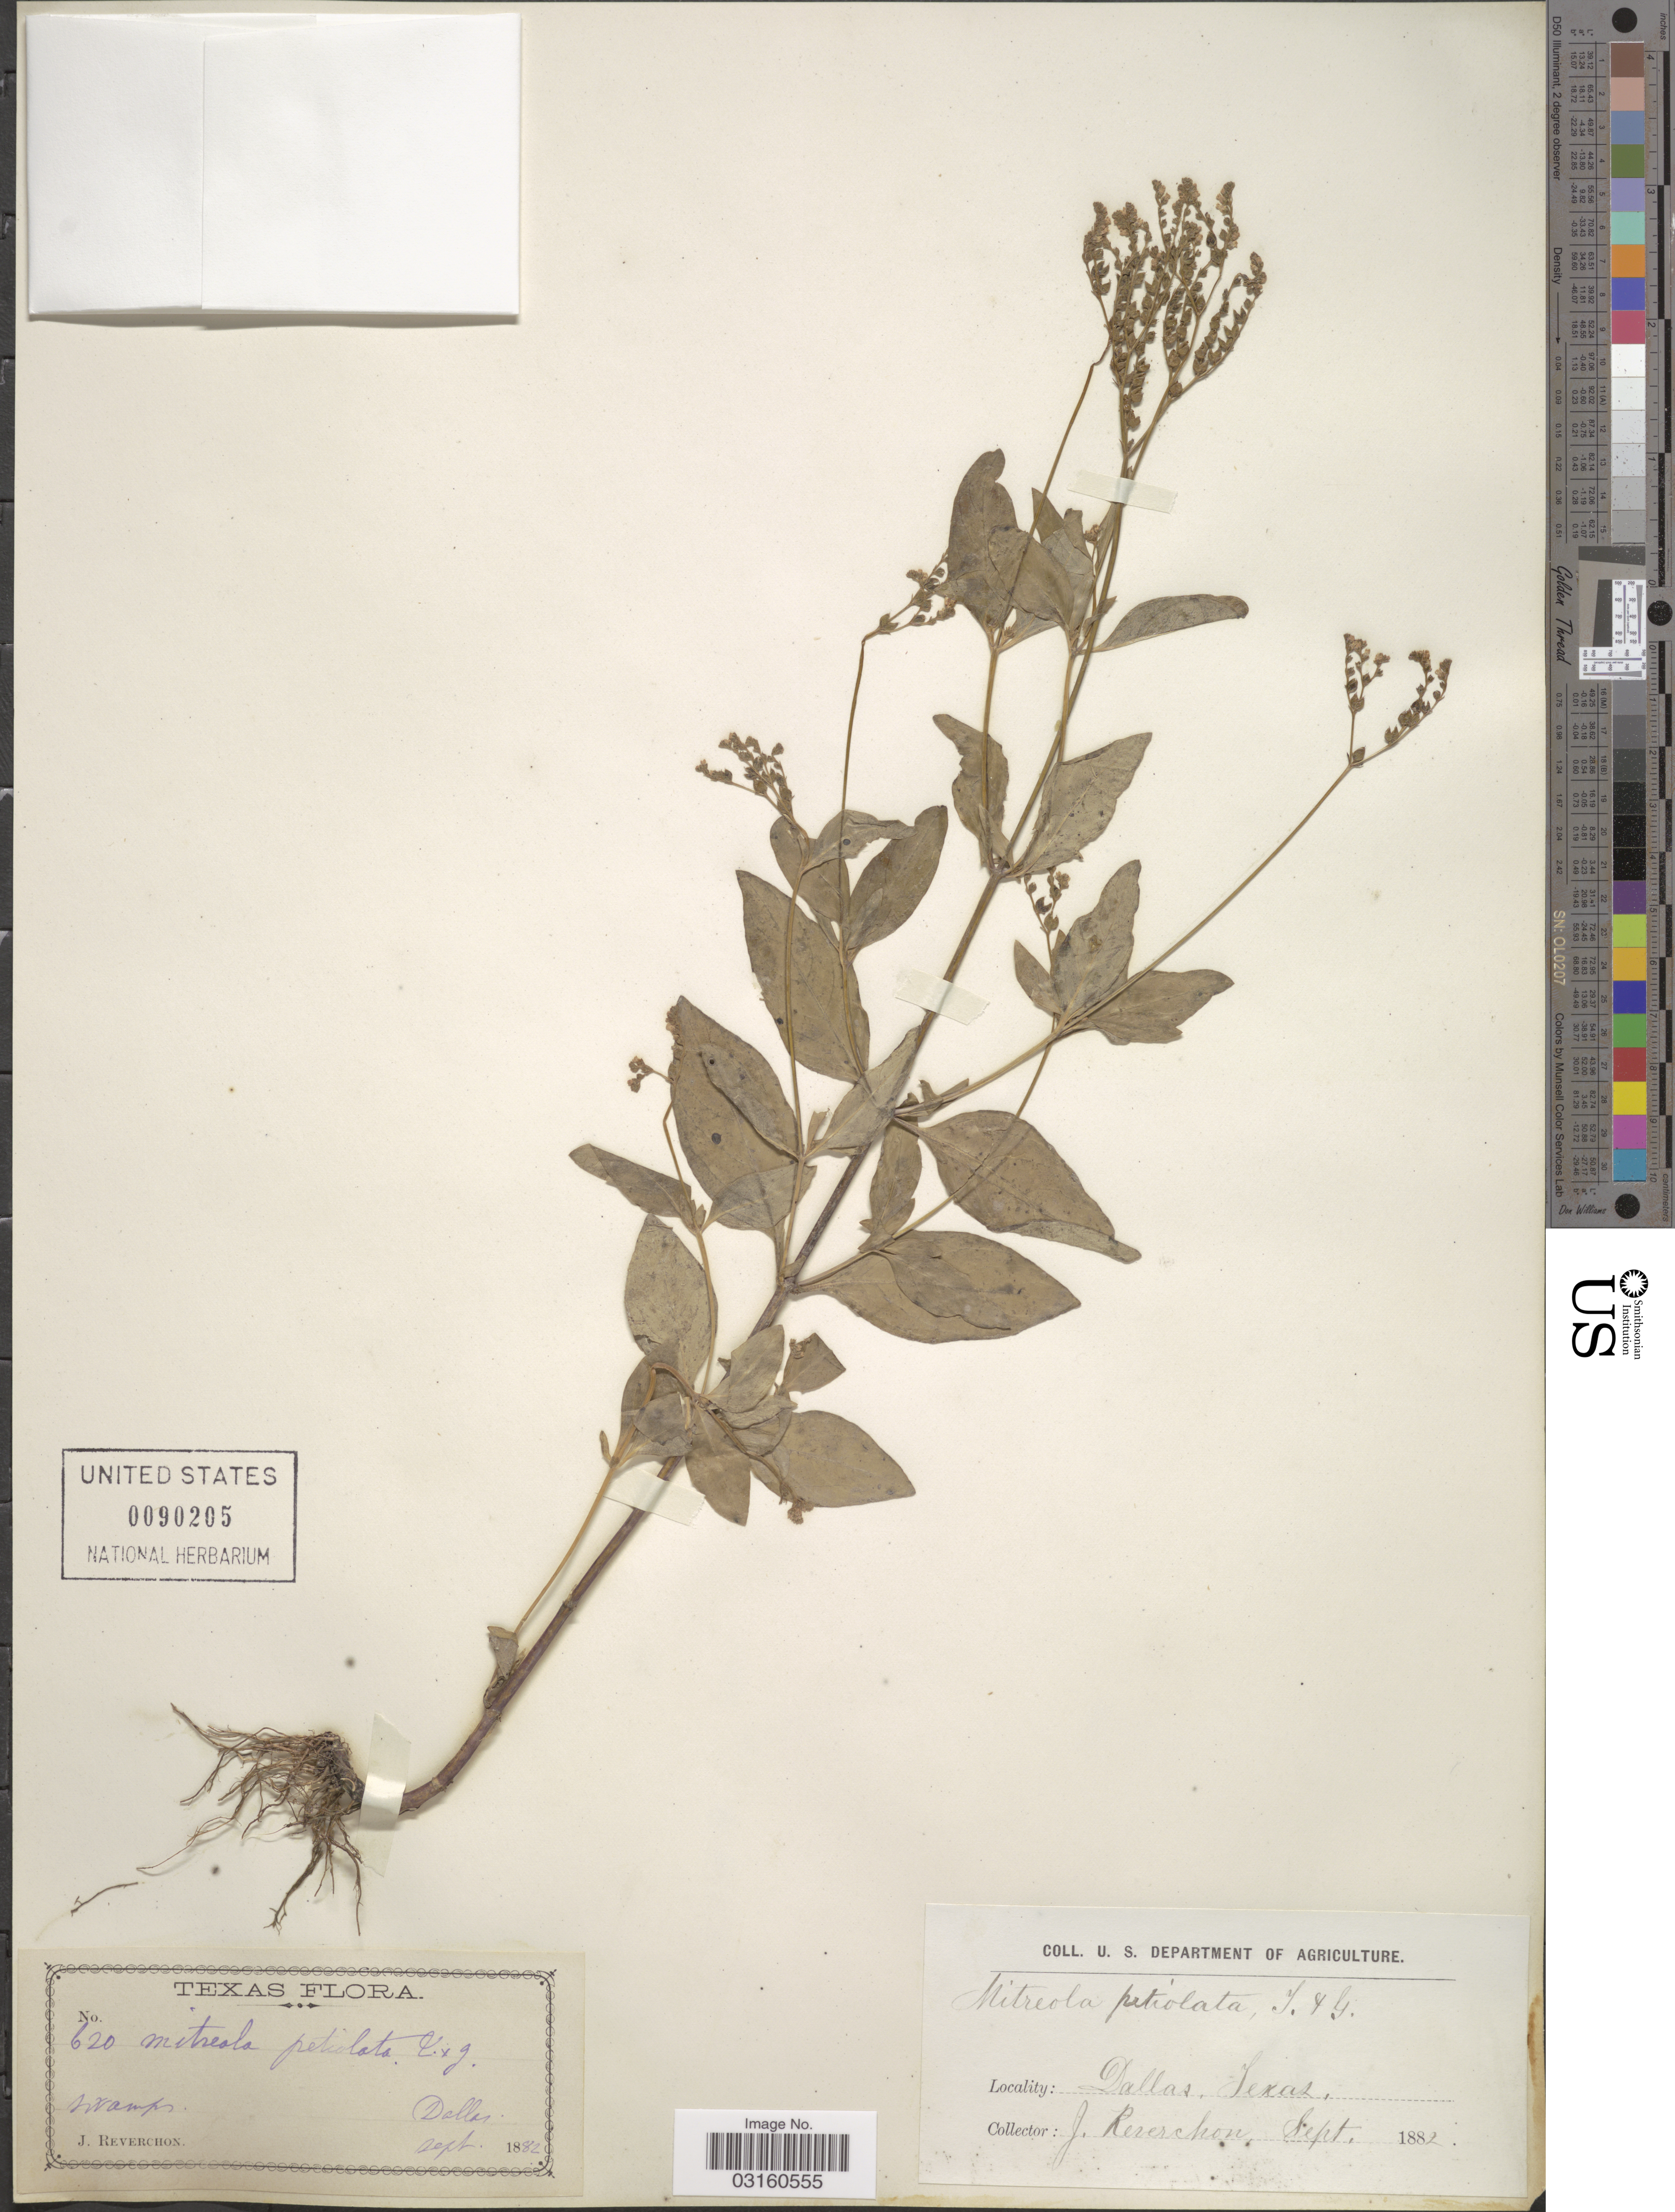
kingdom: Plantae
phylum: Tracheophyta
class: Magnoliopsida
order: Gentianales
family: Loganiaceae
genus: Mitreola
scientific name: Mitreola petiolata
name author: (J.F. Gmel.) Torr. & A. Gray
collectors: J. Reverchon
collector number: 620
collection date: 1882-09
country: United States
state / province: Texas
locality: Dallas.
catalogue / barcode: US 90205